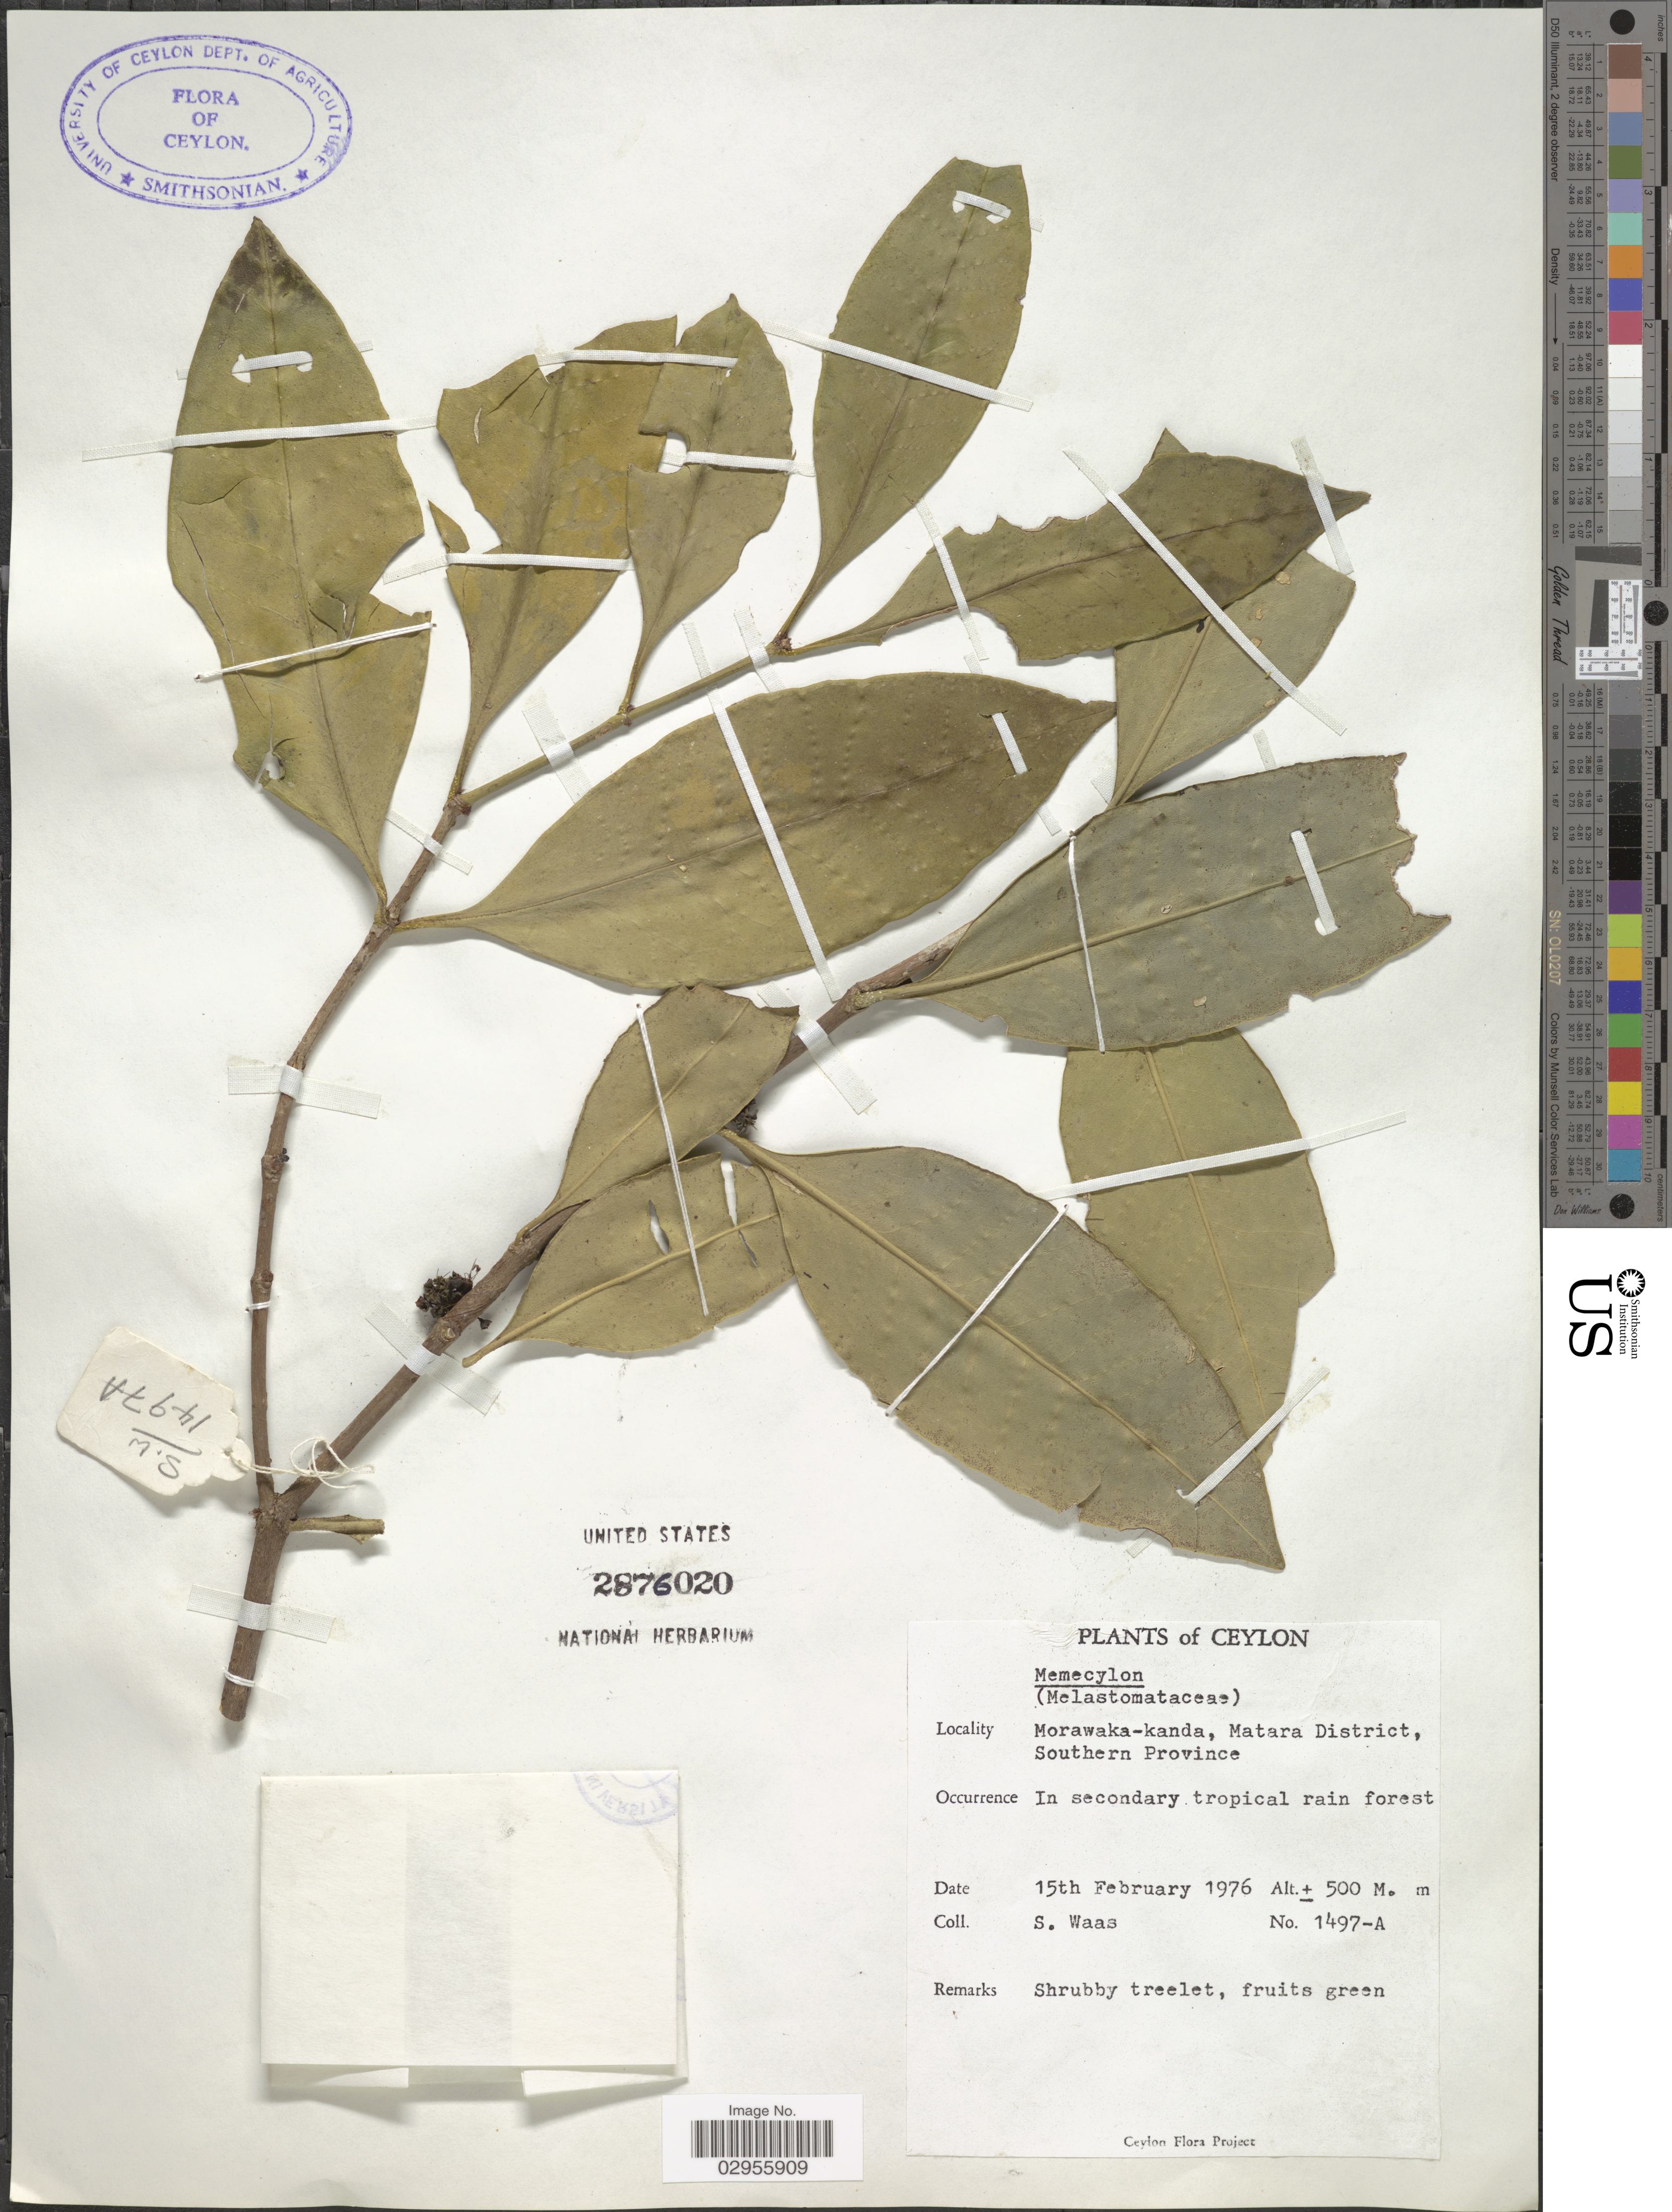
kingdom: Plantae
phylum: Tracheophyta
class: Magnoliopsida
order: Myrtales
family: Melastomataceae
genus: Memecylon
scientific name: Memecylon sp.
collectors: S. Waas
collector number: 1497-A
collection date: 1976-02-15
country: Sri Lanka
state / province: Southern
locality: Ceylon. Morawaka-kanda, Matara District.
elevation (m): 500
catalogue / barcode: US 2876020